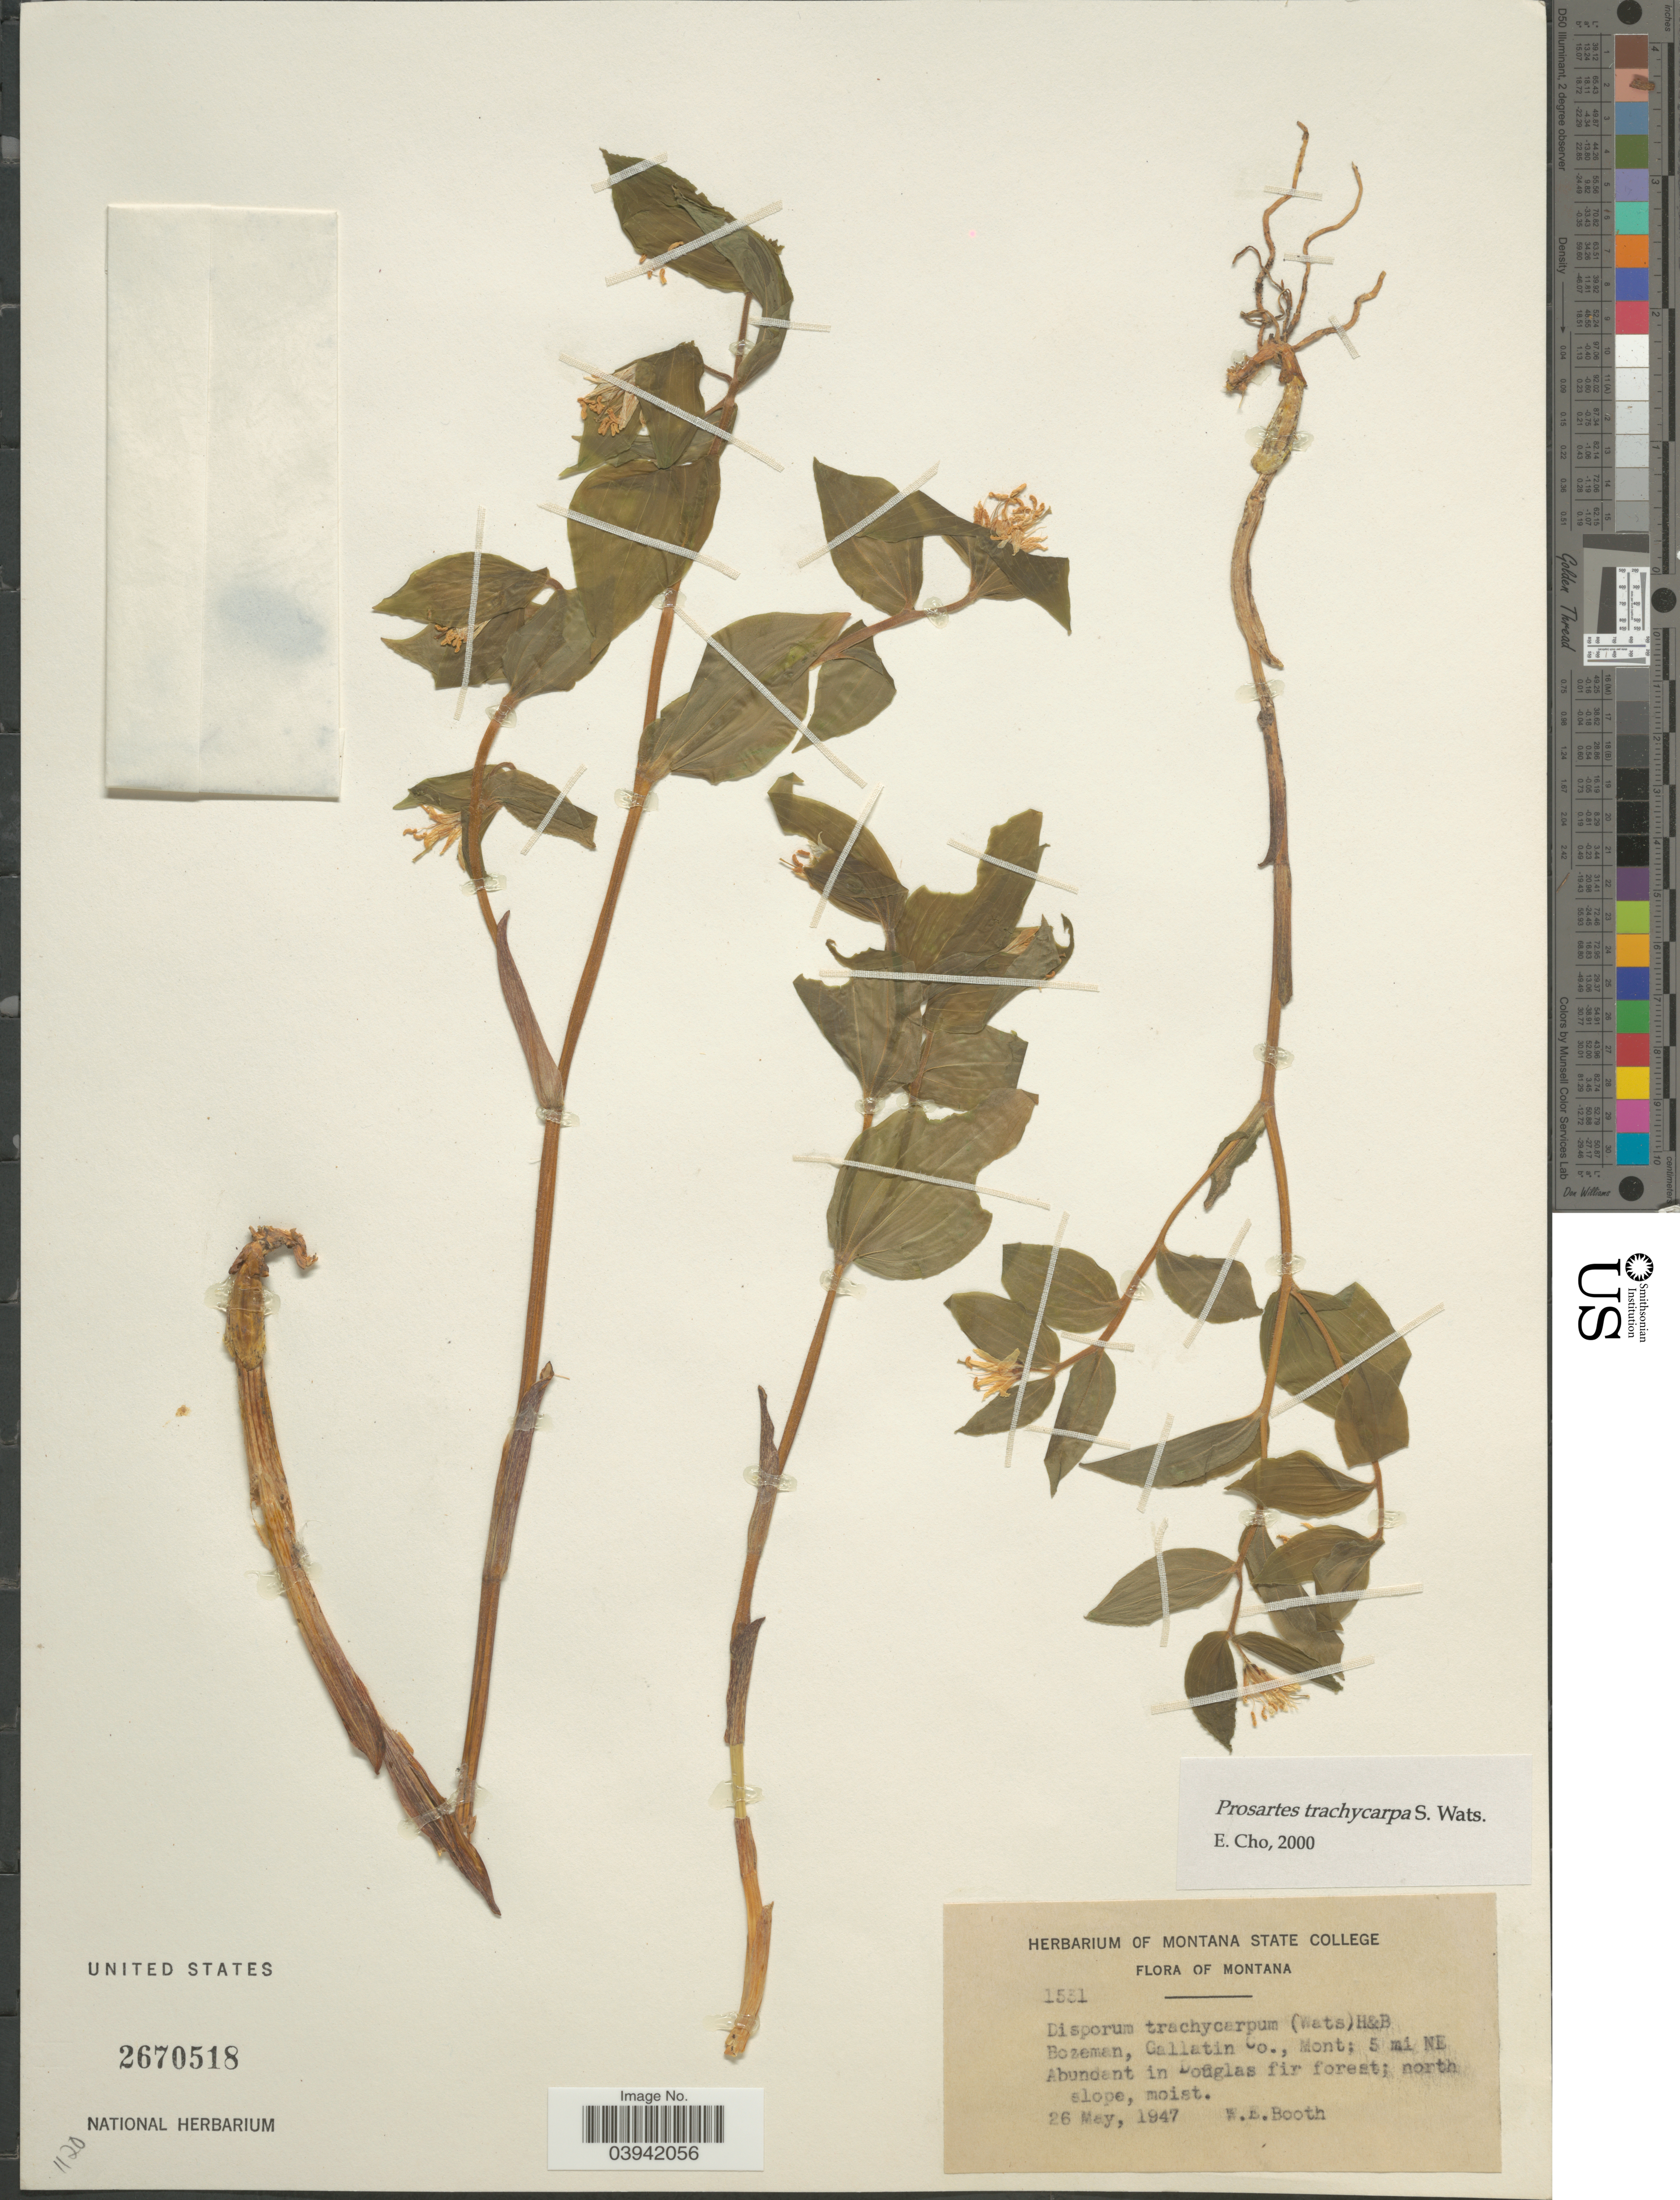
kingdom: Plantae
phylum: Tracheophyta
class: Liliopsida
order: Liliales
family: Liliaceae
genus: Prosartes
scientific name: Prosartes trachycarpa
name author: S. Watson in C. King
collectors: W. Booth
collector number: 1531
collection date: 1947-05-26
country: United States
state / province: Montana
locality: Bozeman, Gallatin Co., 5 mi NE.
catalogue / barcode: US 2670518